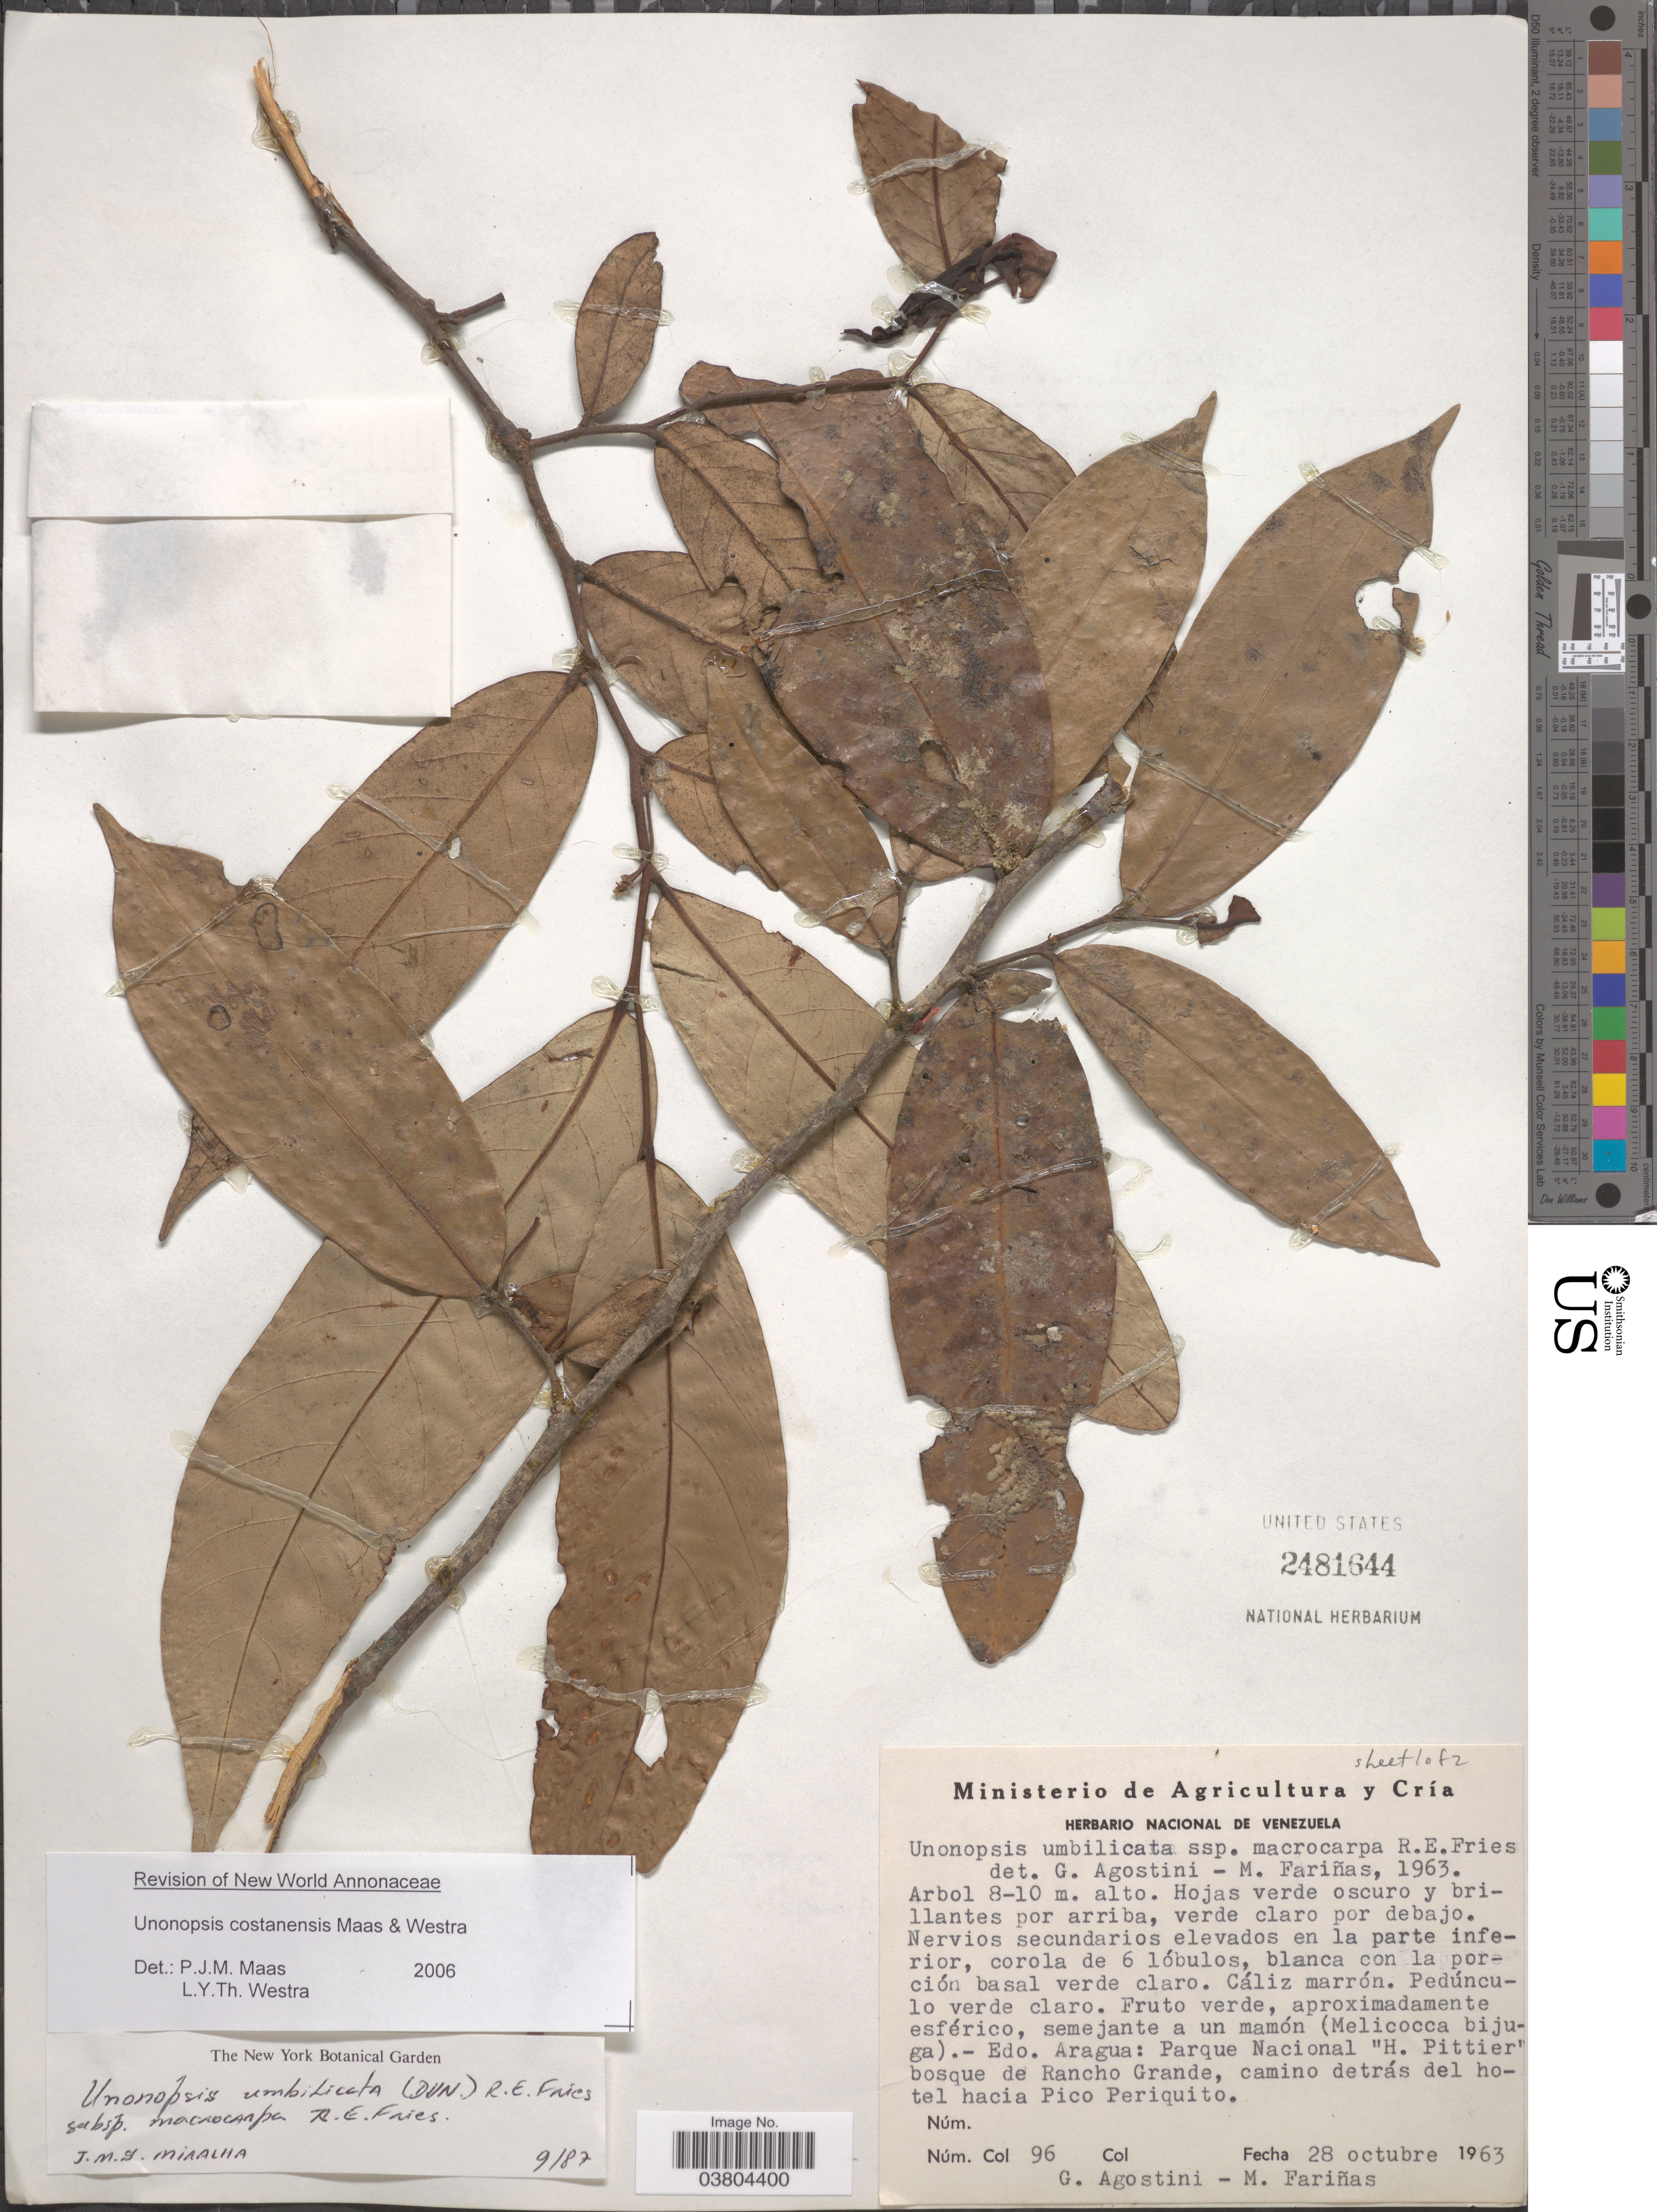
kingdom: Plantae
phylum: Tracheophyta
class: Magnoliopsida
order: Magnoliales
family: Annonaceae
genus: Unonopsis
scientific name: Unonopsis costanensis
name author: Maas & Westra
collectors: G. Agostini & M. Fariñas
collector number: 96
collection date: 1963-10-28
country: Venezuela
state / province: Aragua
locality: Parque Nacional "H. Pittier" bosque de Rancho Grande, camino detrás del hotel hacia Pico Periquito.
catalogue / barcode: US 2481644